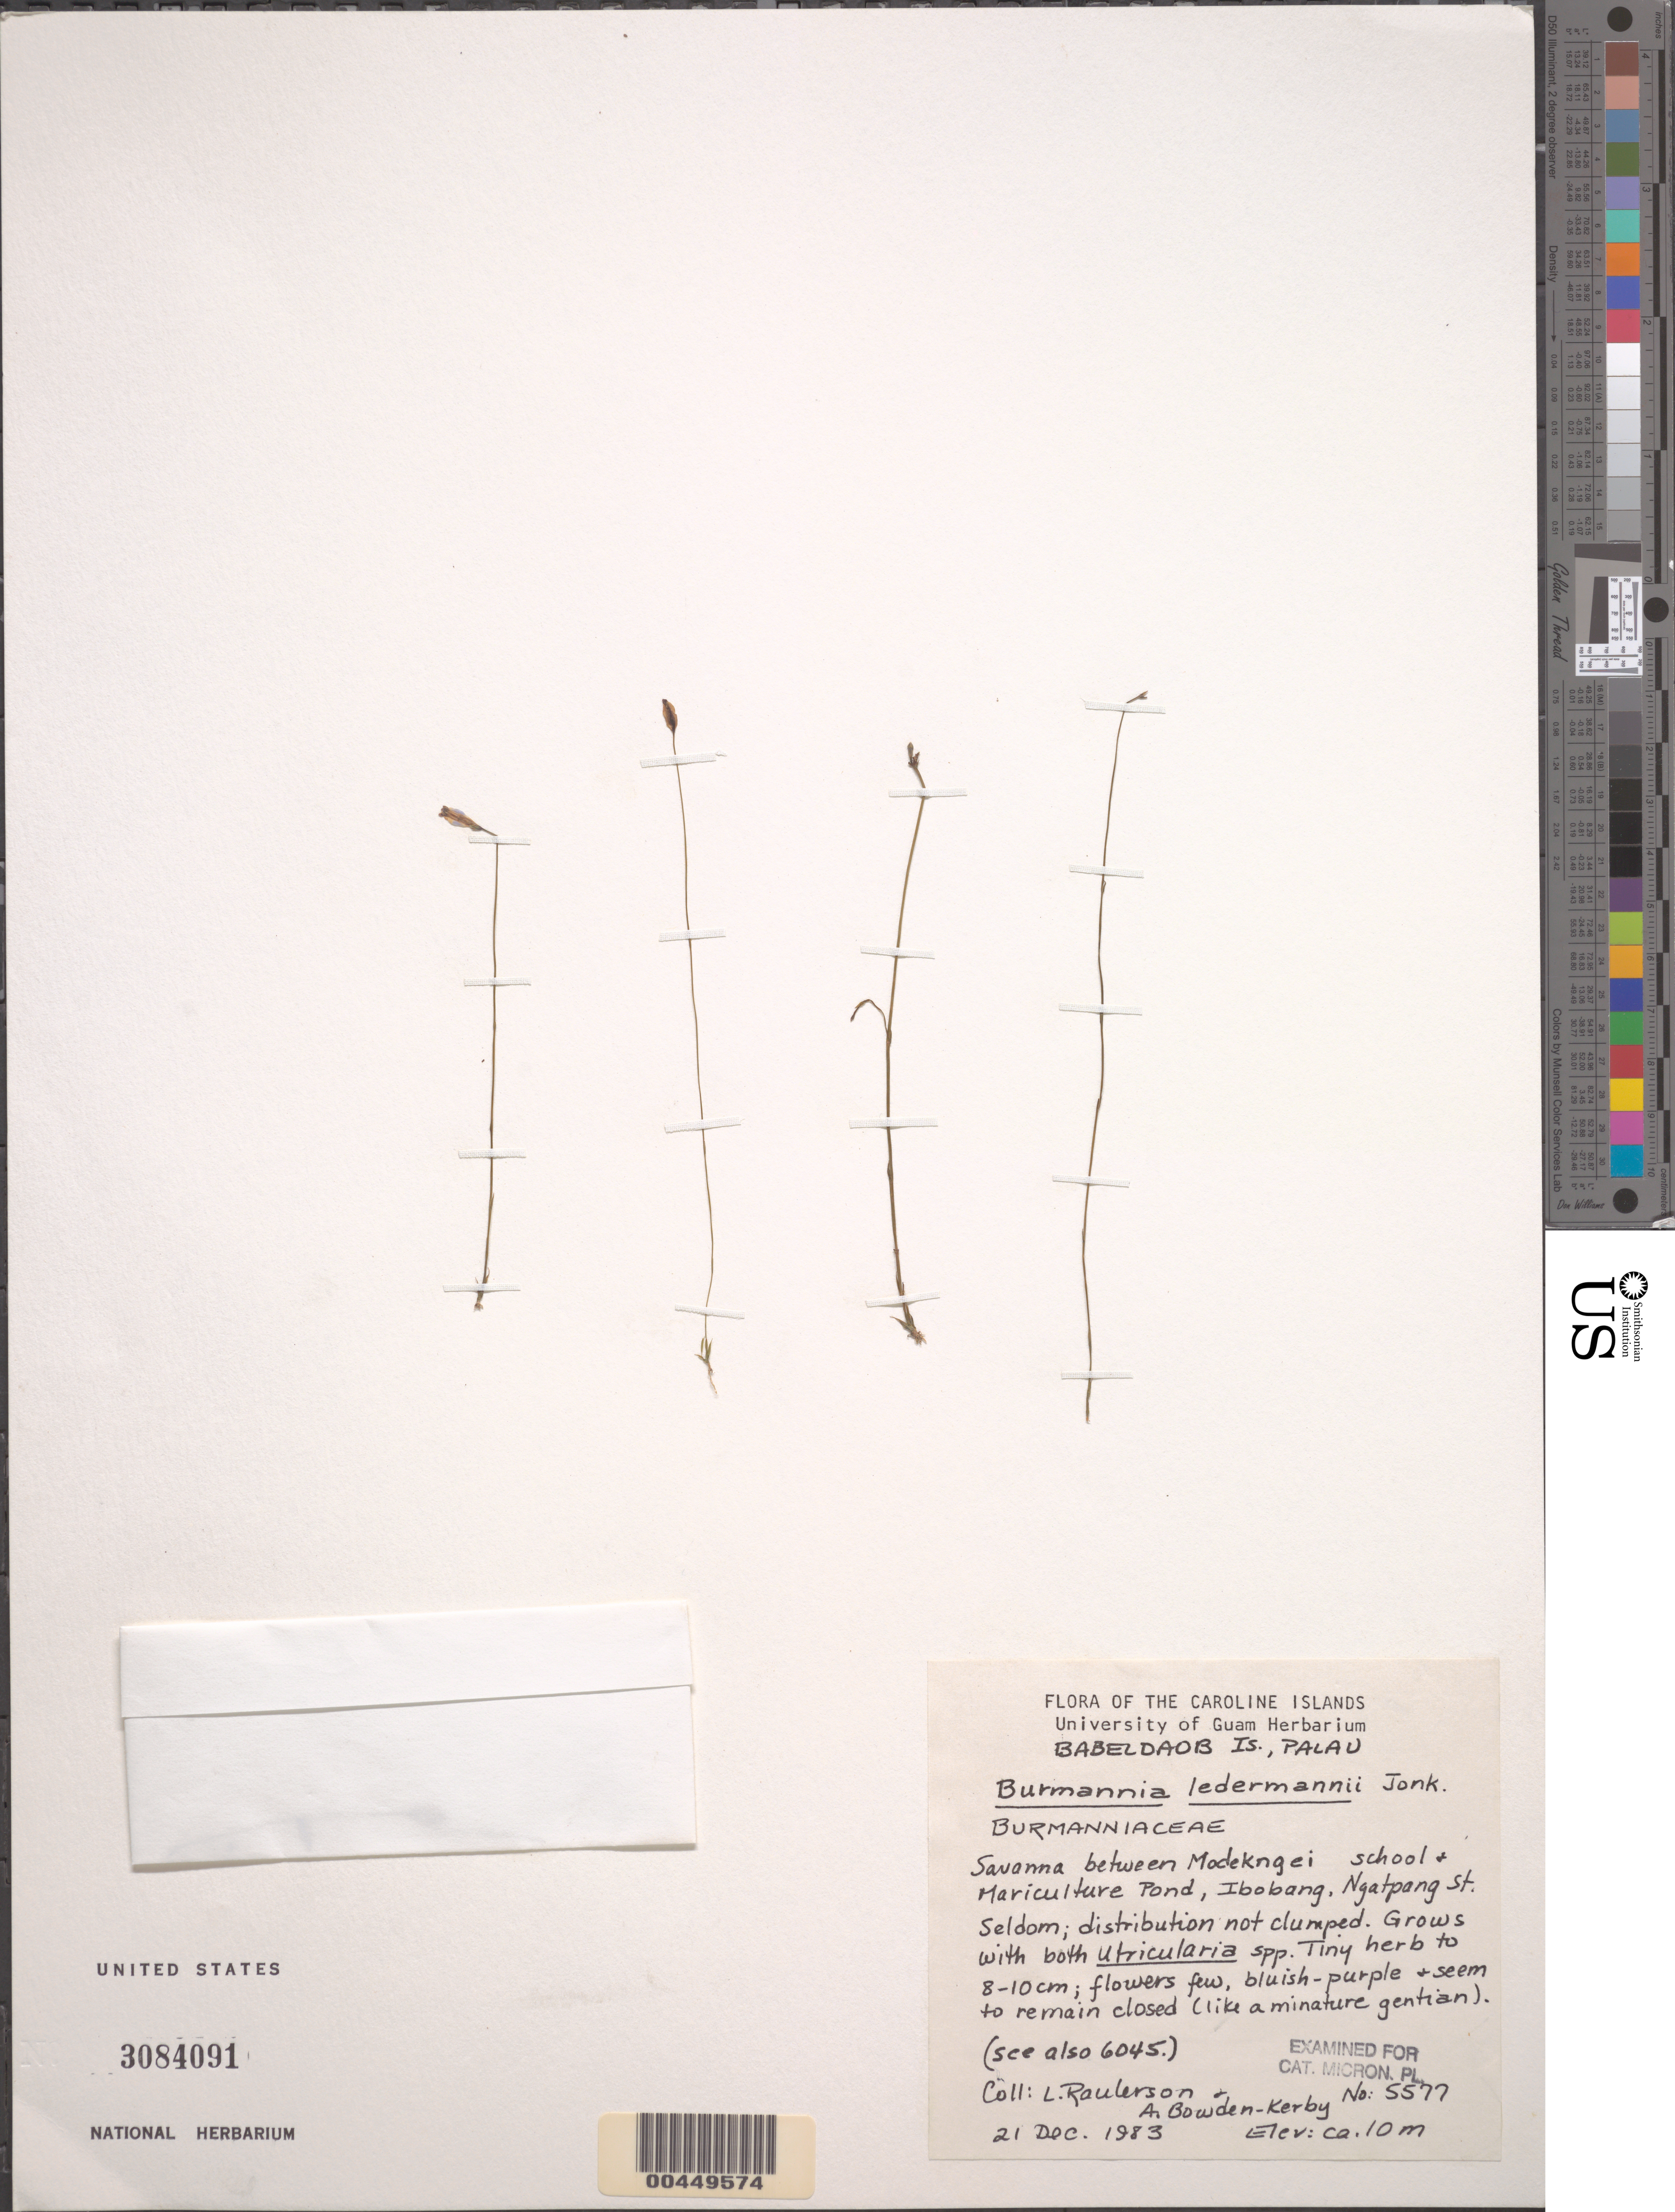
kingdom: Plantae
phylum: Tracheophyta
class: Liliopsida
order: Dioscoreales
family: Burmanniaceae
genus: Burmannia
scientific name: Burmannia ledermannii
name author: Jonker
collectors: L. Raulerson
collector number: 5577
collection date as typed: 21 Dec 1983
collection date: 1983-12-21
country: Palau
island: Babeldaob [Babelthuap]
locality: Babeldaob is., between modekngei and mariculture pond, ibobang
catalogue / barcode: US 3084091